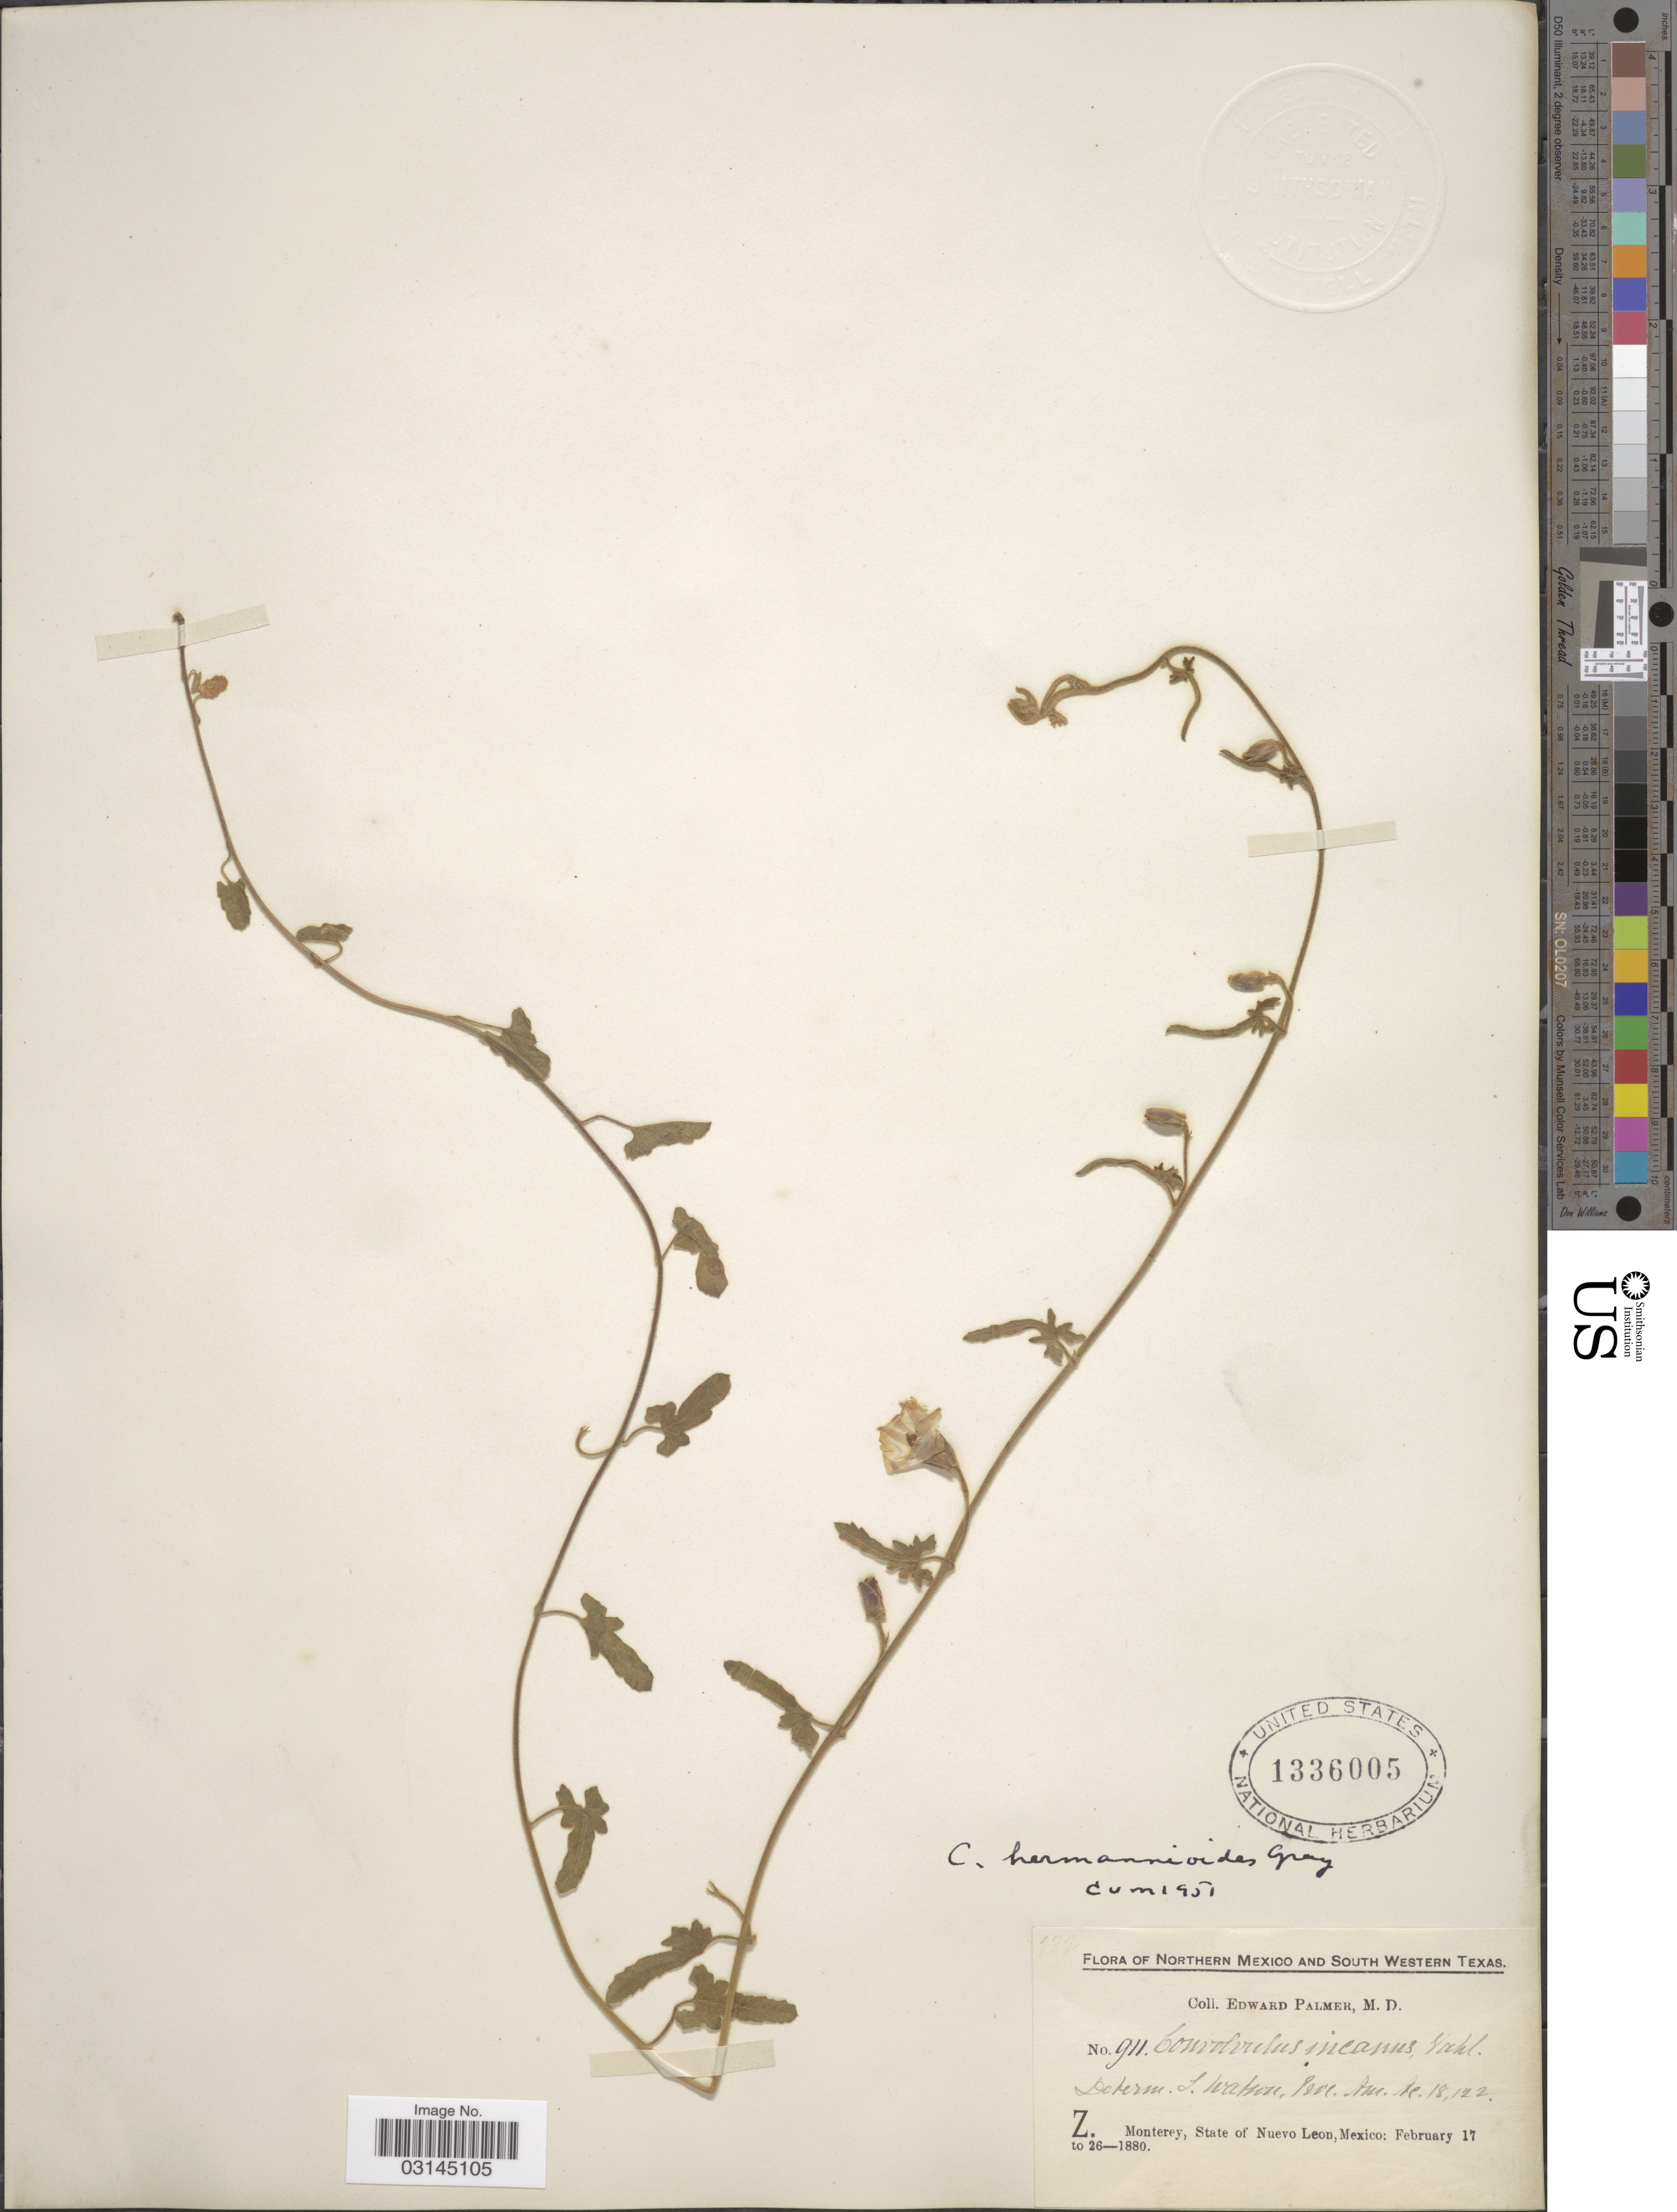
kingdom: Plantae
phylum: Tracheophyta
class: Magnoliopsida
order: Solanales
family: Convolvulaceae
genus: Convolvulus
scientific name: Convolvulus hermannioides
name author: A. Gray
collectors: E. Palmer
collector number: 911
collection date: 1880-02-17/1880-02-26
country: Mexico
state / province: Nuevo León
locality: Northern Mexico. Z. Monterey, State of Nuevo Leon.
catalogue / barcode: US 1336005